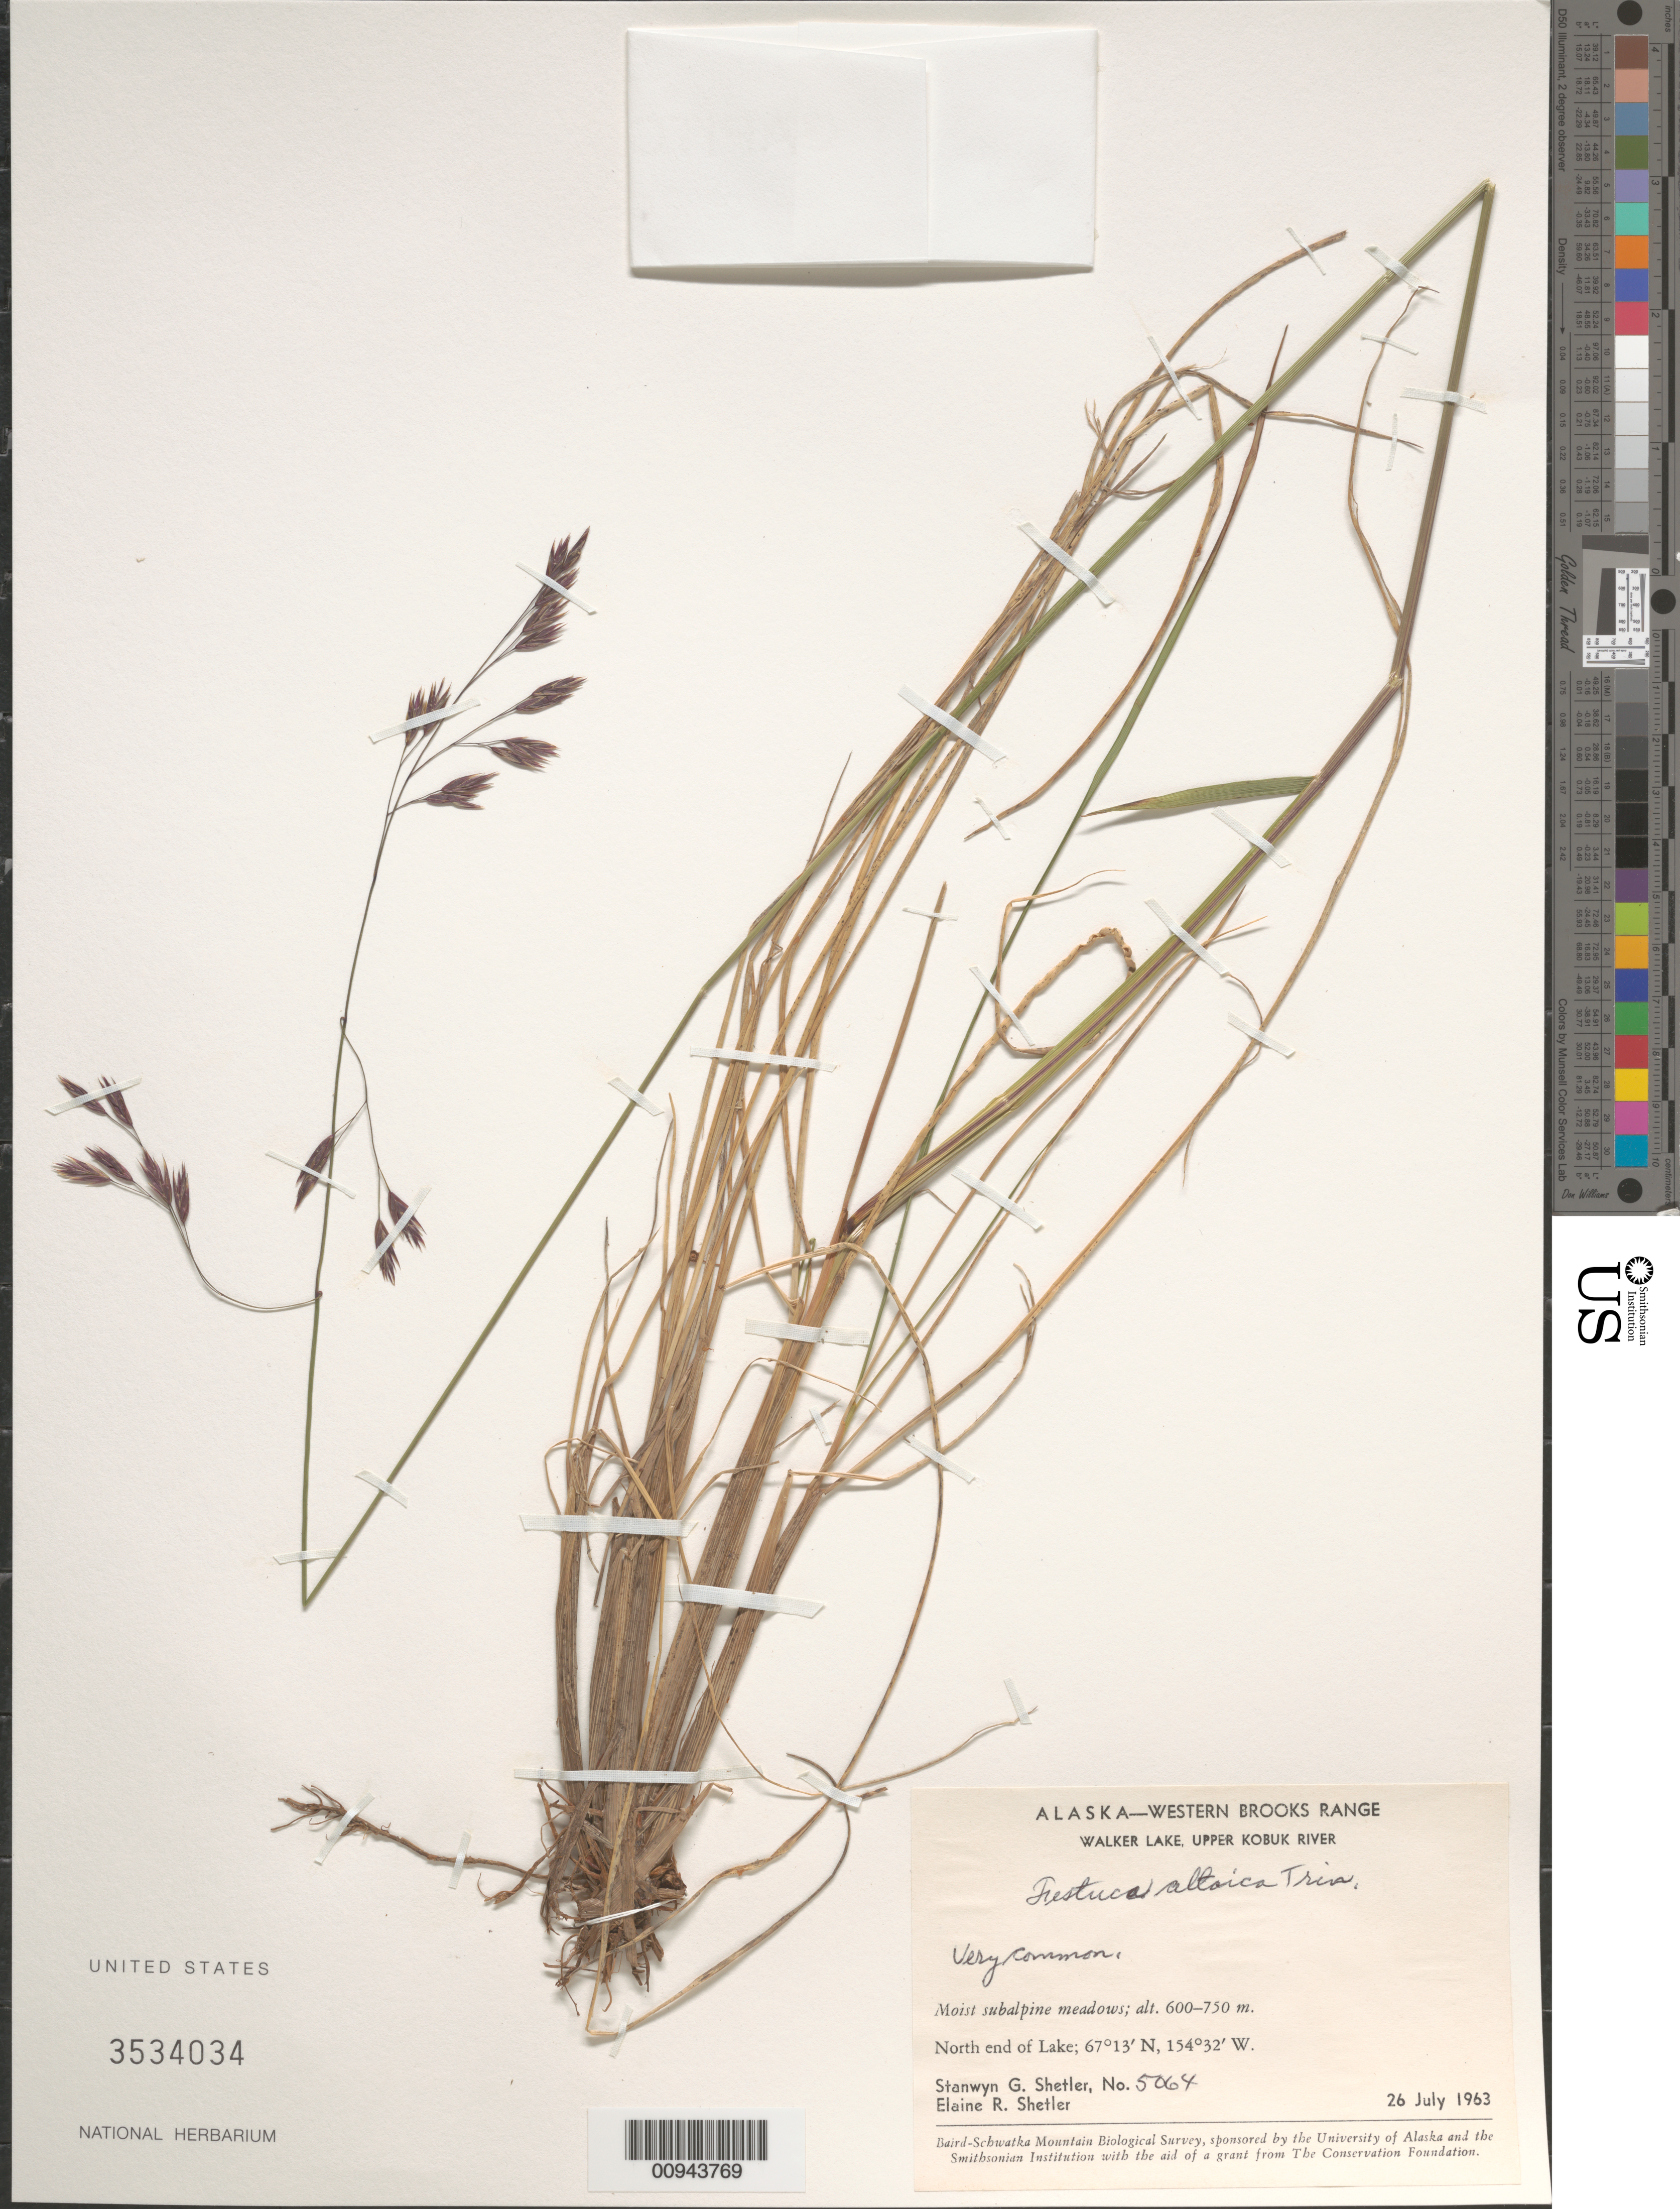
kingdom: Plantae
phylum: Tracheophyta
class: Liliopsida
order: Poales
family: Poaceae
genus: Festuca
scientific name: Festuca altaica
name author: Trin.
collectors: S. Shetler & E. R. Shetler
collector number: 5064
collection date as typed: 26 Jul 1963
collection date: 1963-07-26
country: United States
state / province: Alaska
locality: North end of Walker Lake. Western Brooks Range, Upper Kobuk River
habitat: Moist subalpine meadows.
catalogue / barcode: US 3534034